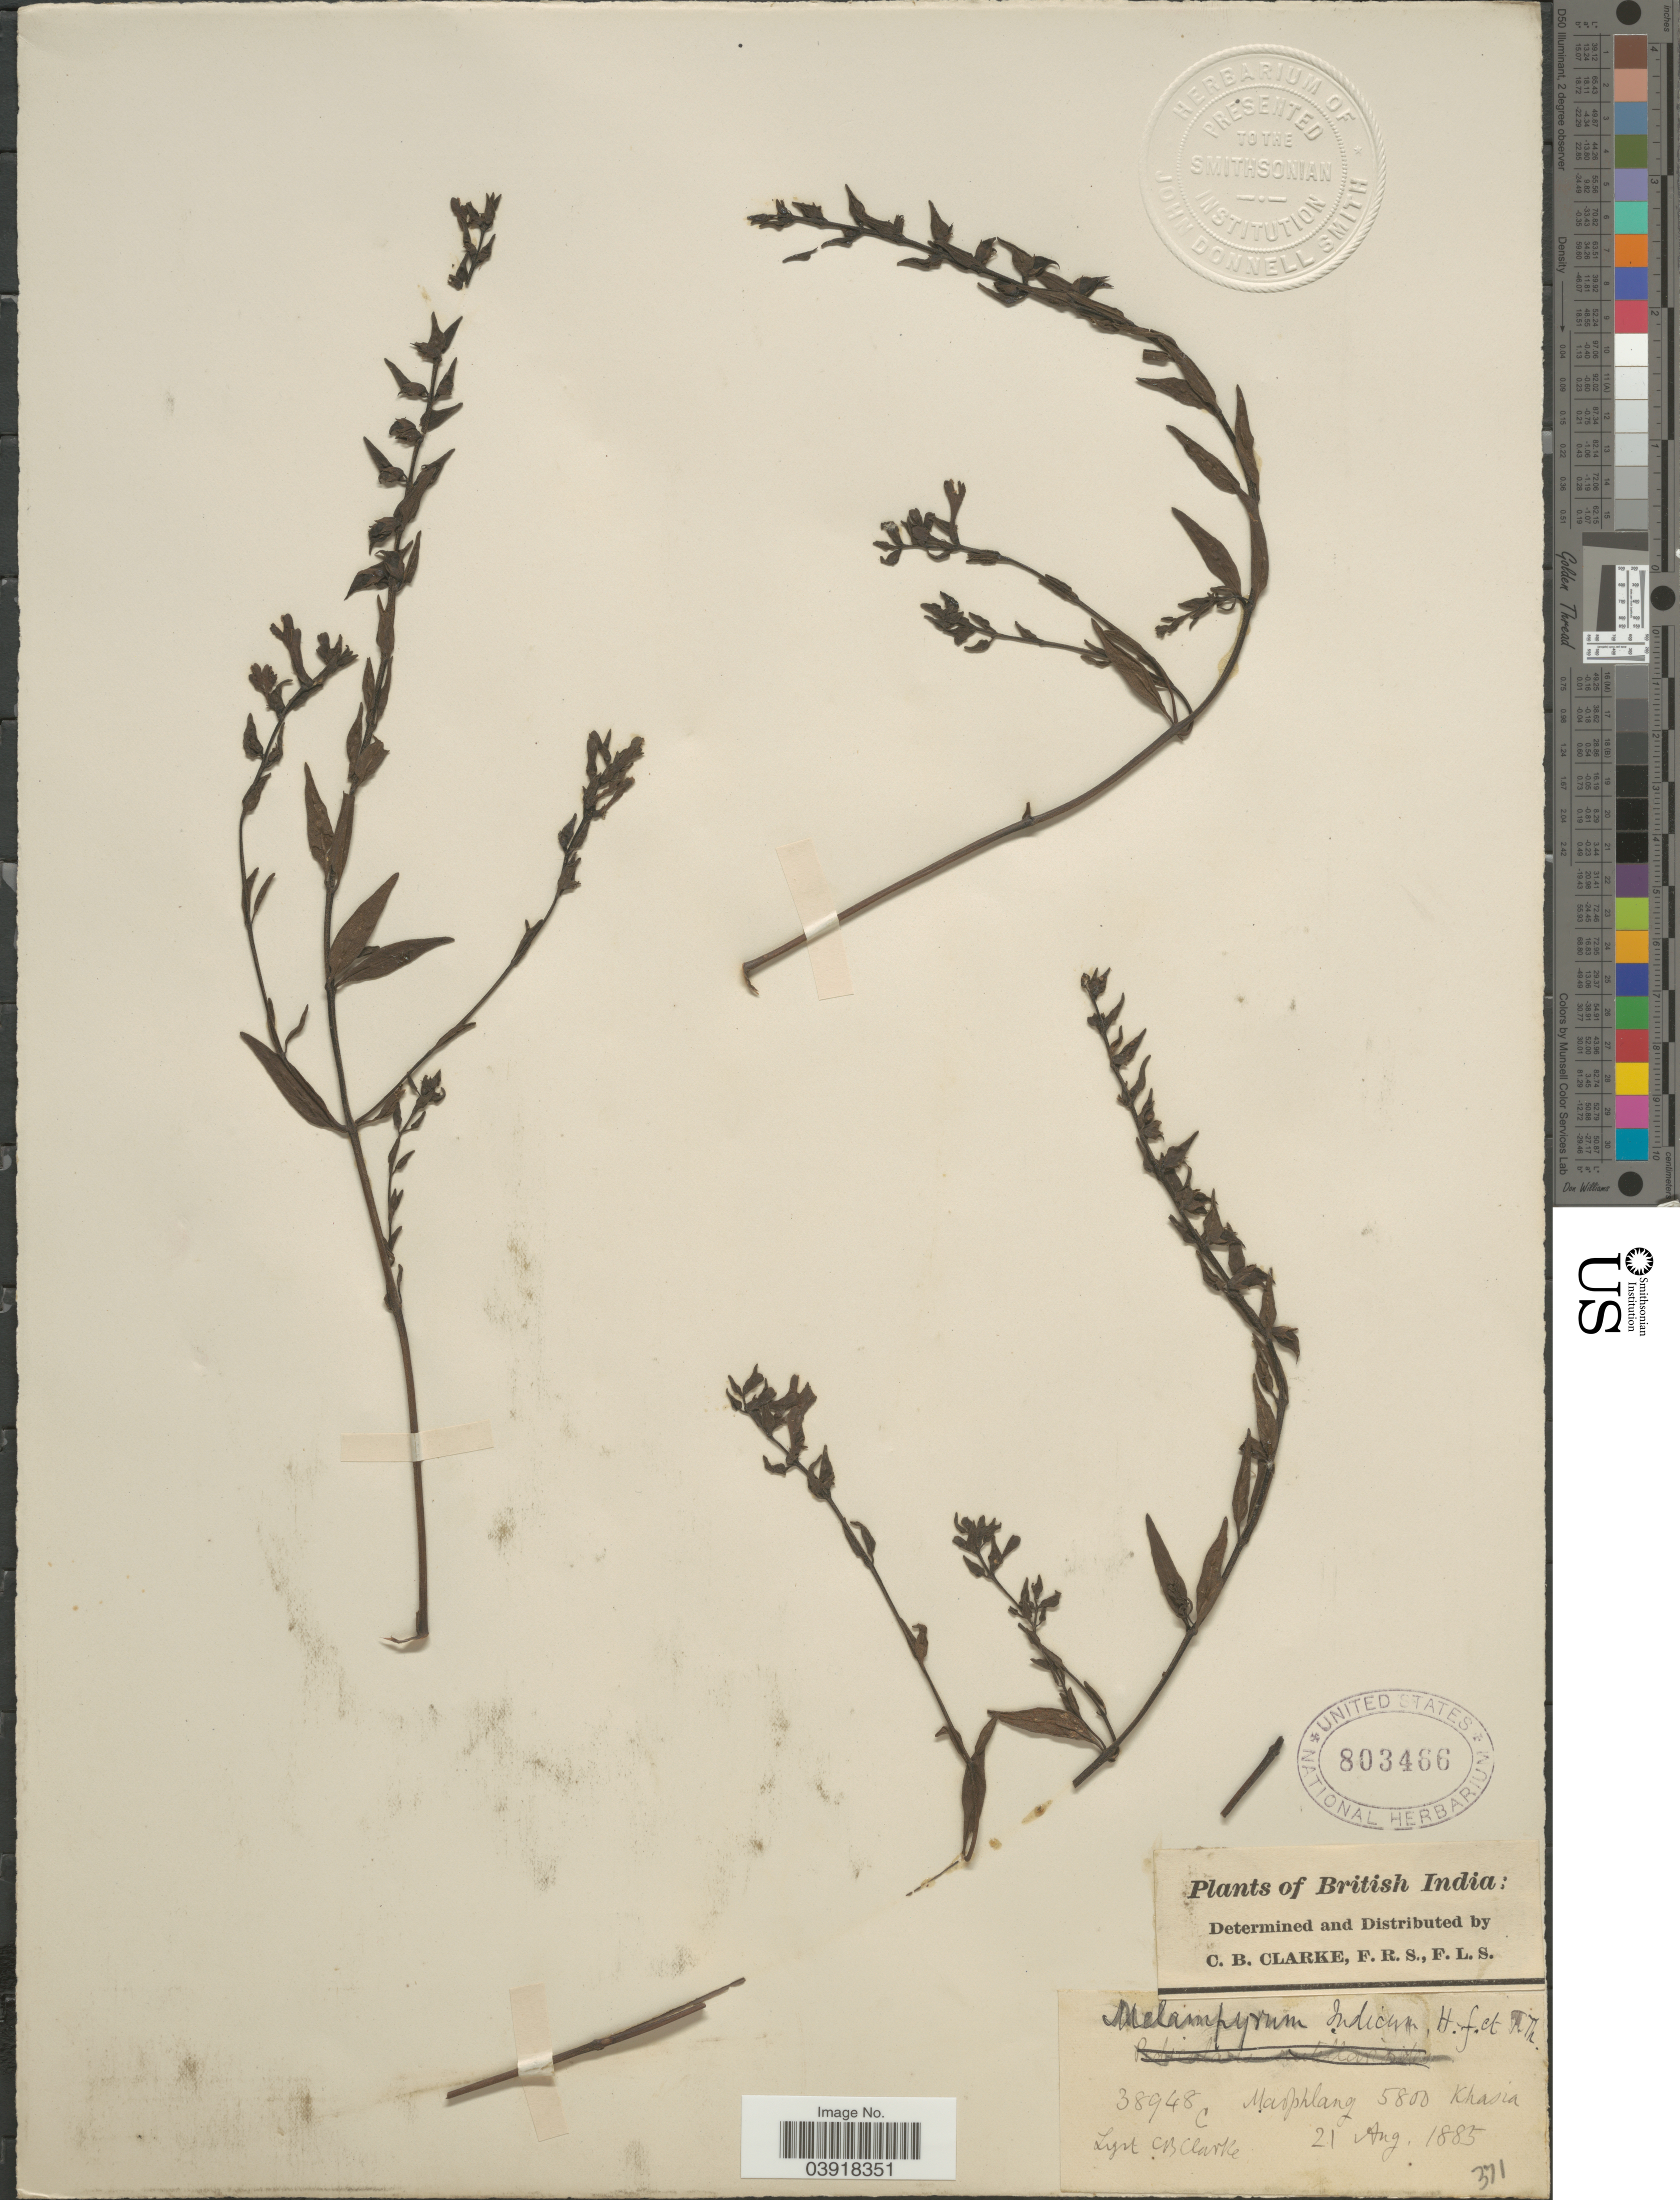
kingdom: Plantae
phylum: Tracheophyta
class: Magnoliopsida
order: Lamiales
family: Orobanchaceae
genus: Melampyrum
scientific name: Melampyrum indicum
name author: Hook. f. & Thomson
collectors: C. B. Clarke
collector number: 38948 C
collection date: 1885-08-21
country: India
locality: British India. Maophlang Khavia.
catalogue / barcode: US 803466